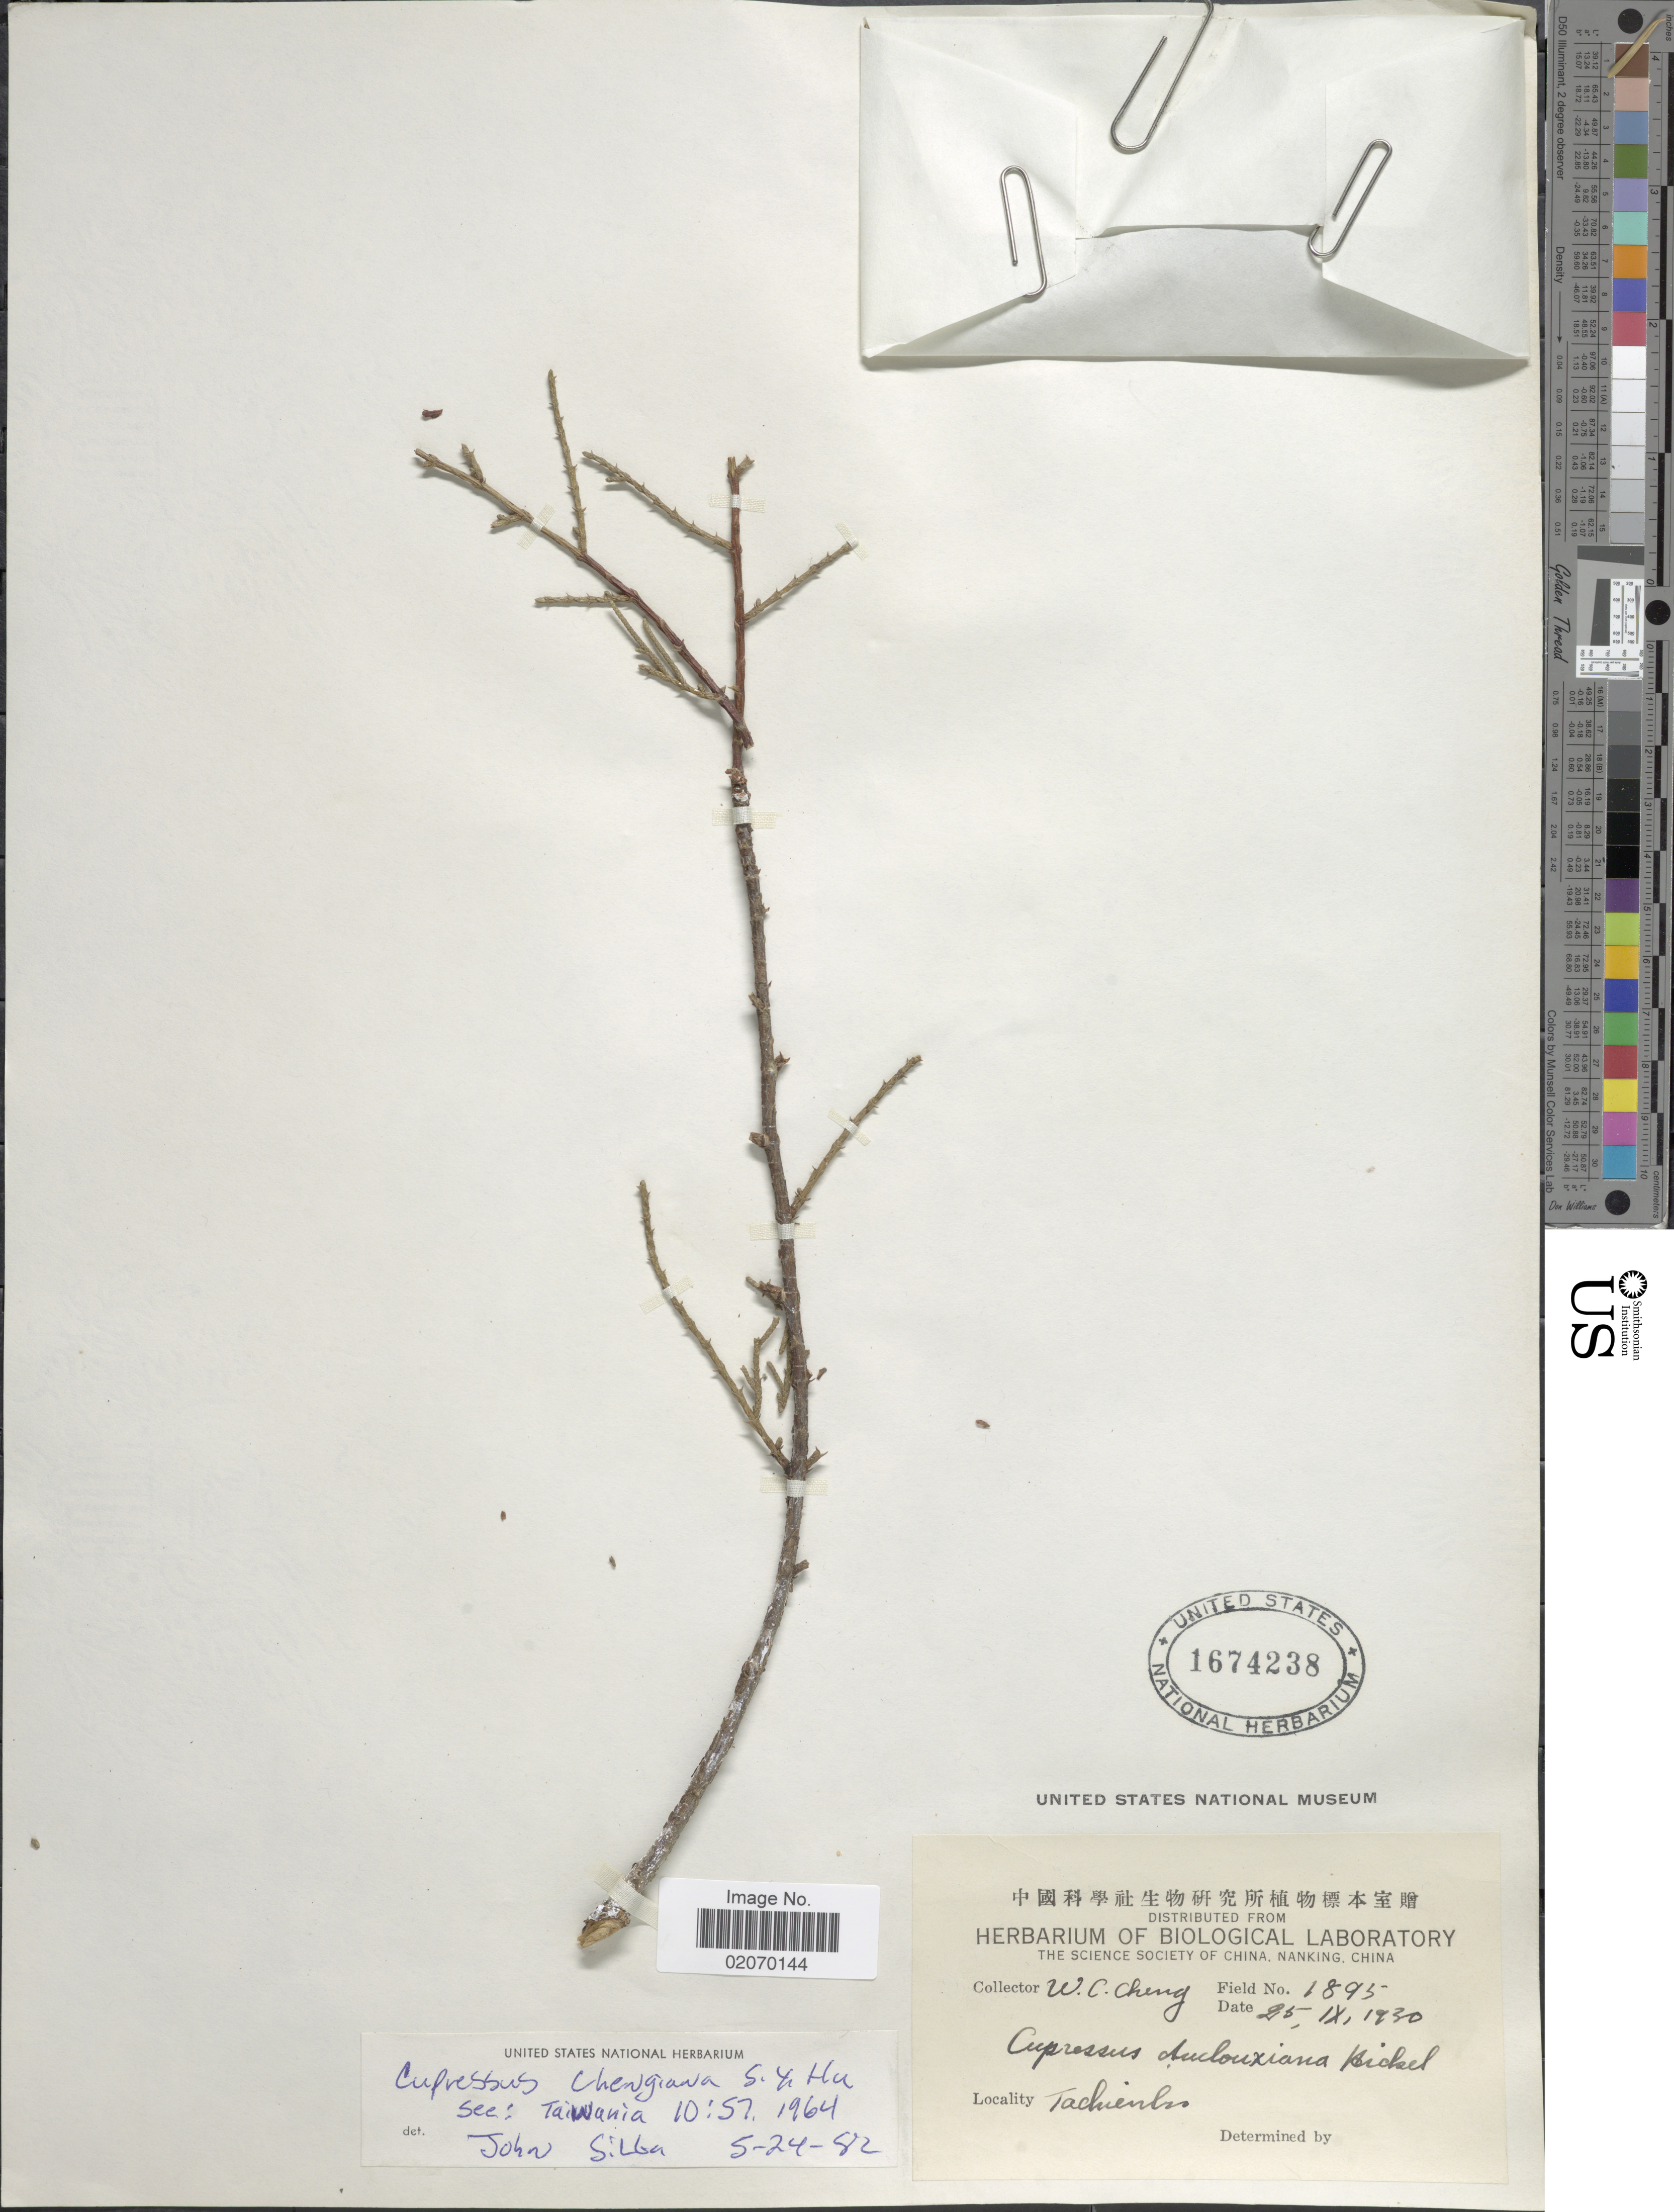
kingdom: Plantae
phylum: Tracheophyta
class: Pinopsida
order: Pinales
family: Cupressaceae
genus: Cupressus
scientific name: Cupressus chengiana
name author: S.Y. Hu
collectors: W. C. Cheng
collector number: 1895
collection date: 1930-09-25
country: China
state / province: Sichuan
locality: Tachienlu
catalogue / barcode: US 1674238